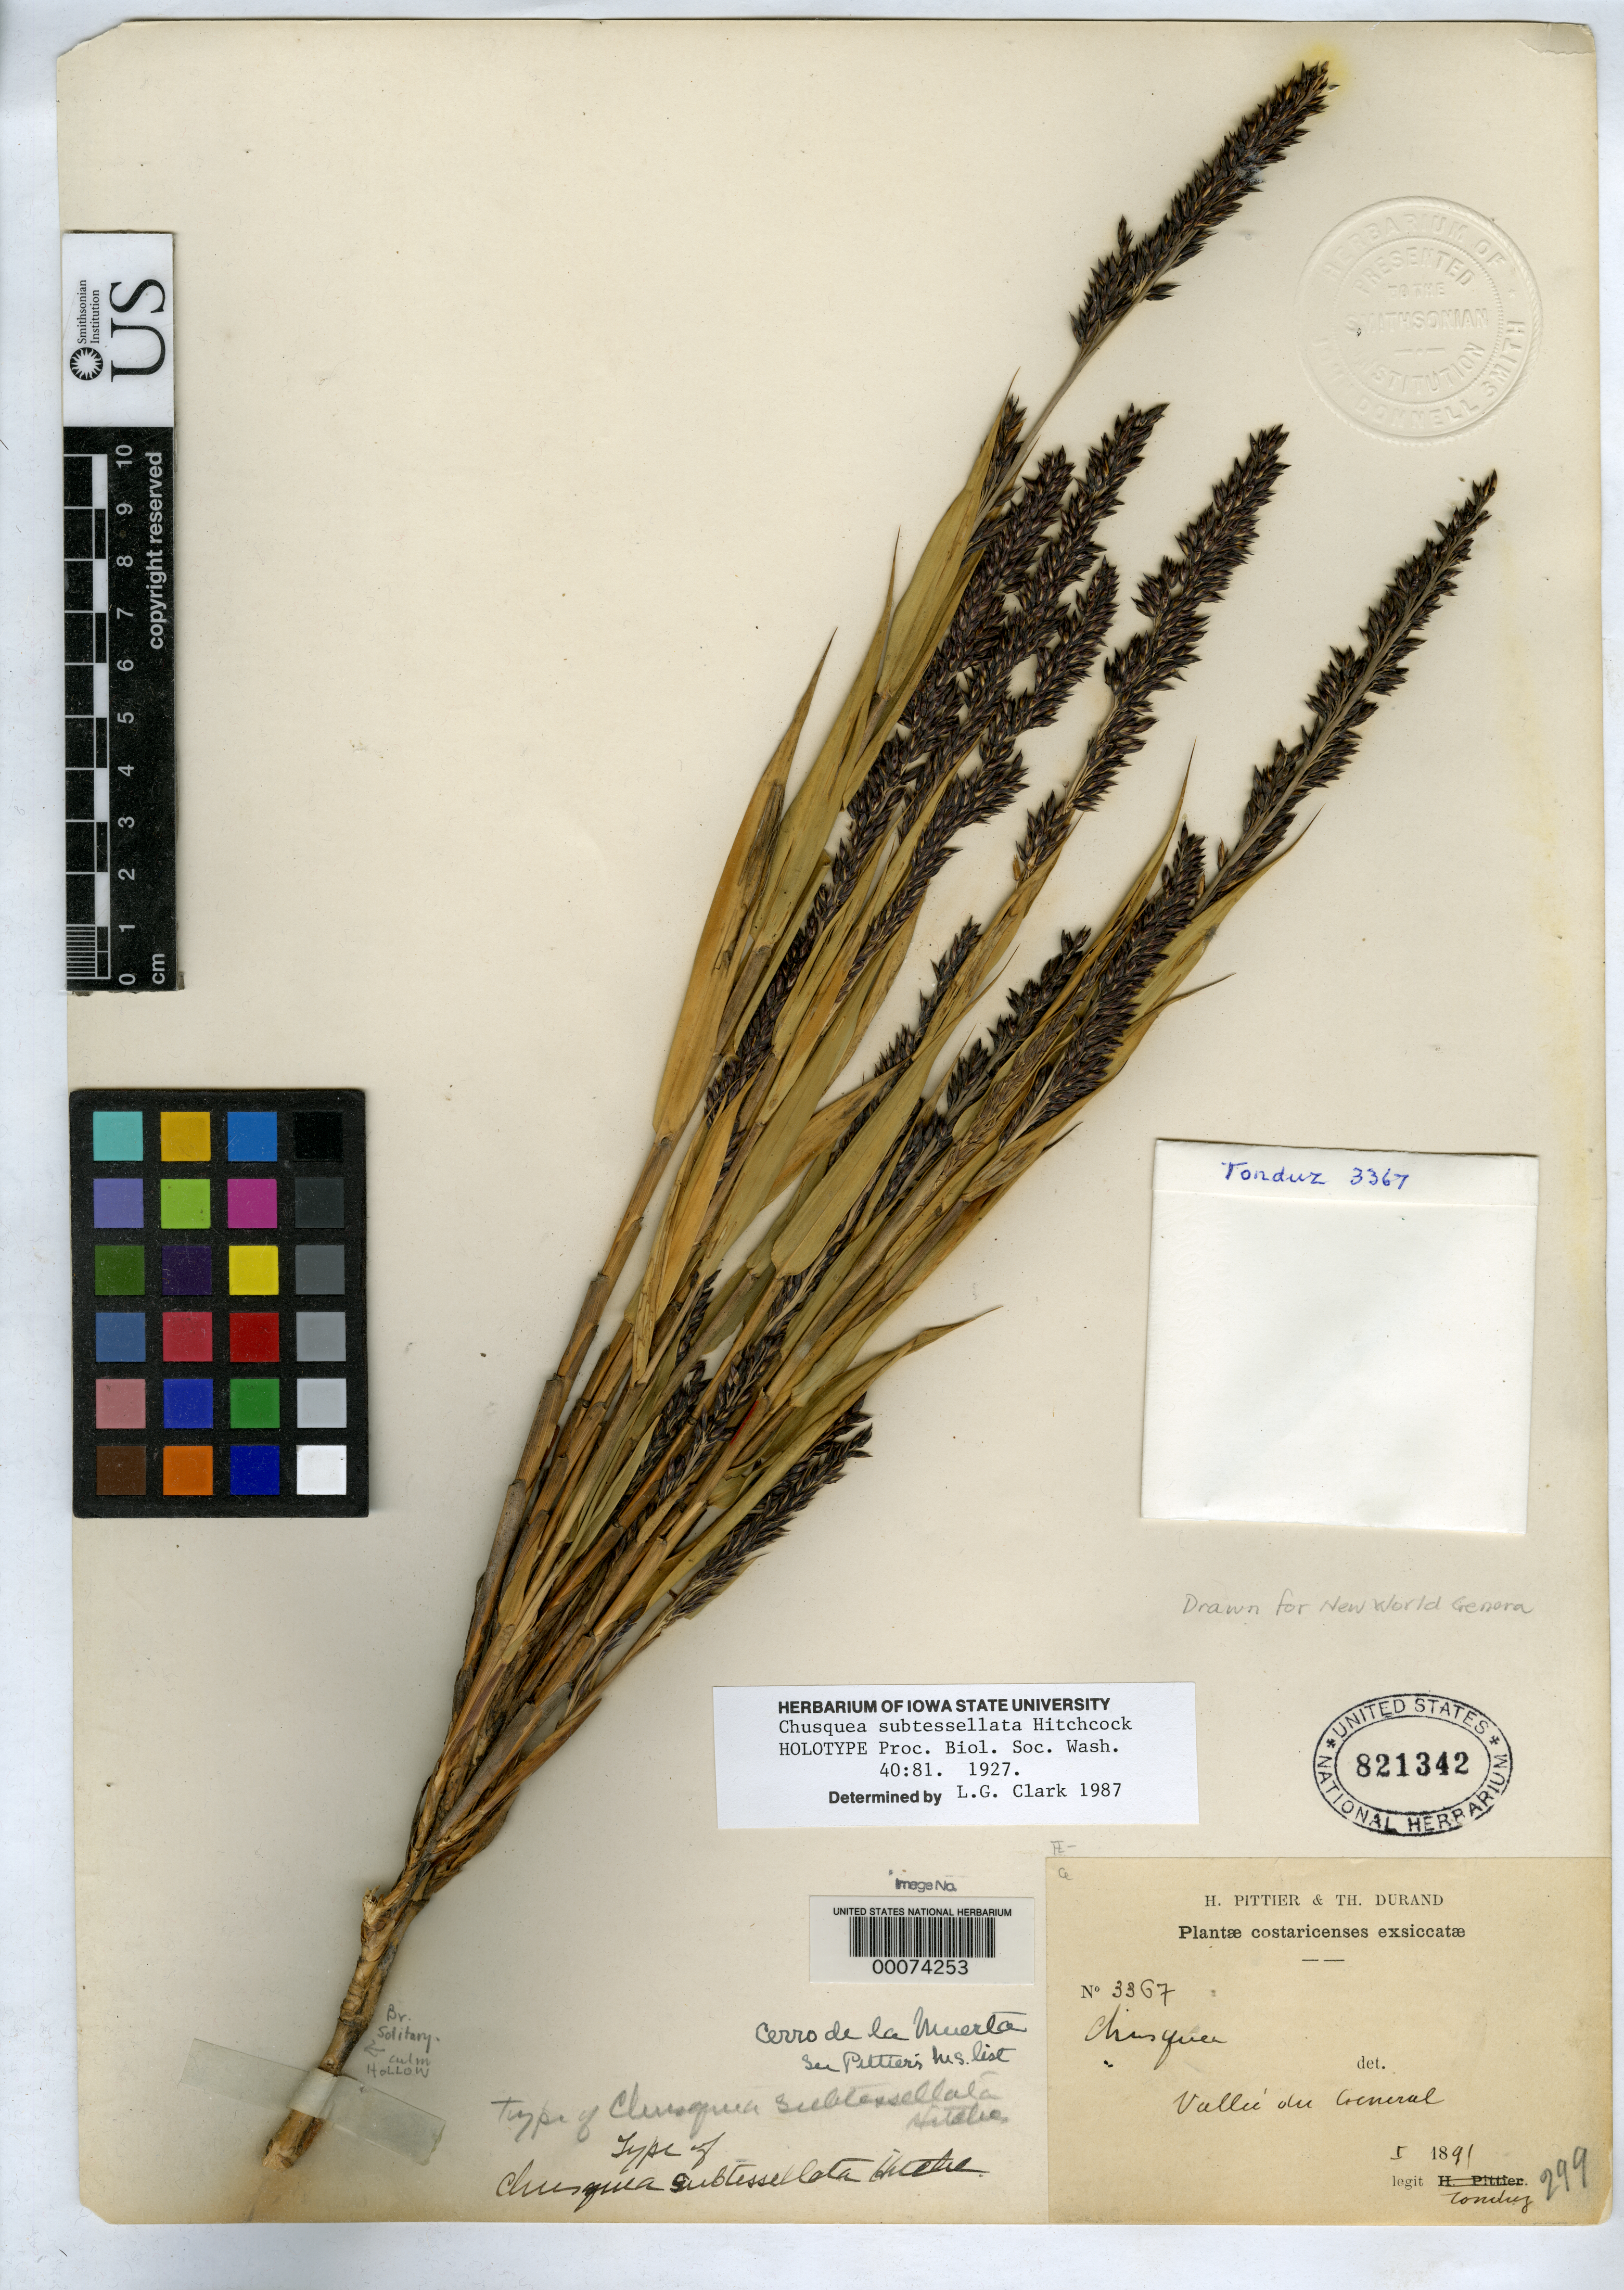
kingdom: Plantae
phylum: Tracheophyta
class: Liliopsida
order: Poales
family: Poaceae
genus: Chusquea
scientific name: Chusquea subtessellata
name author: Hitchc.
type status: Holotype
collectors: A. Tonduz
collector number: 3367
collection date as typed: Jan 1891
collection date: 1891-01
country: Costa Rica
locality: Cerro de La Muerte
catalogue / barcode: US 821342